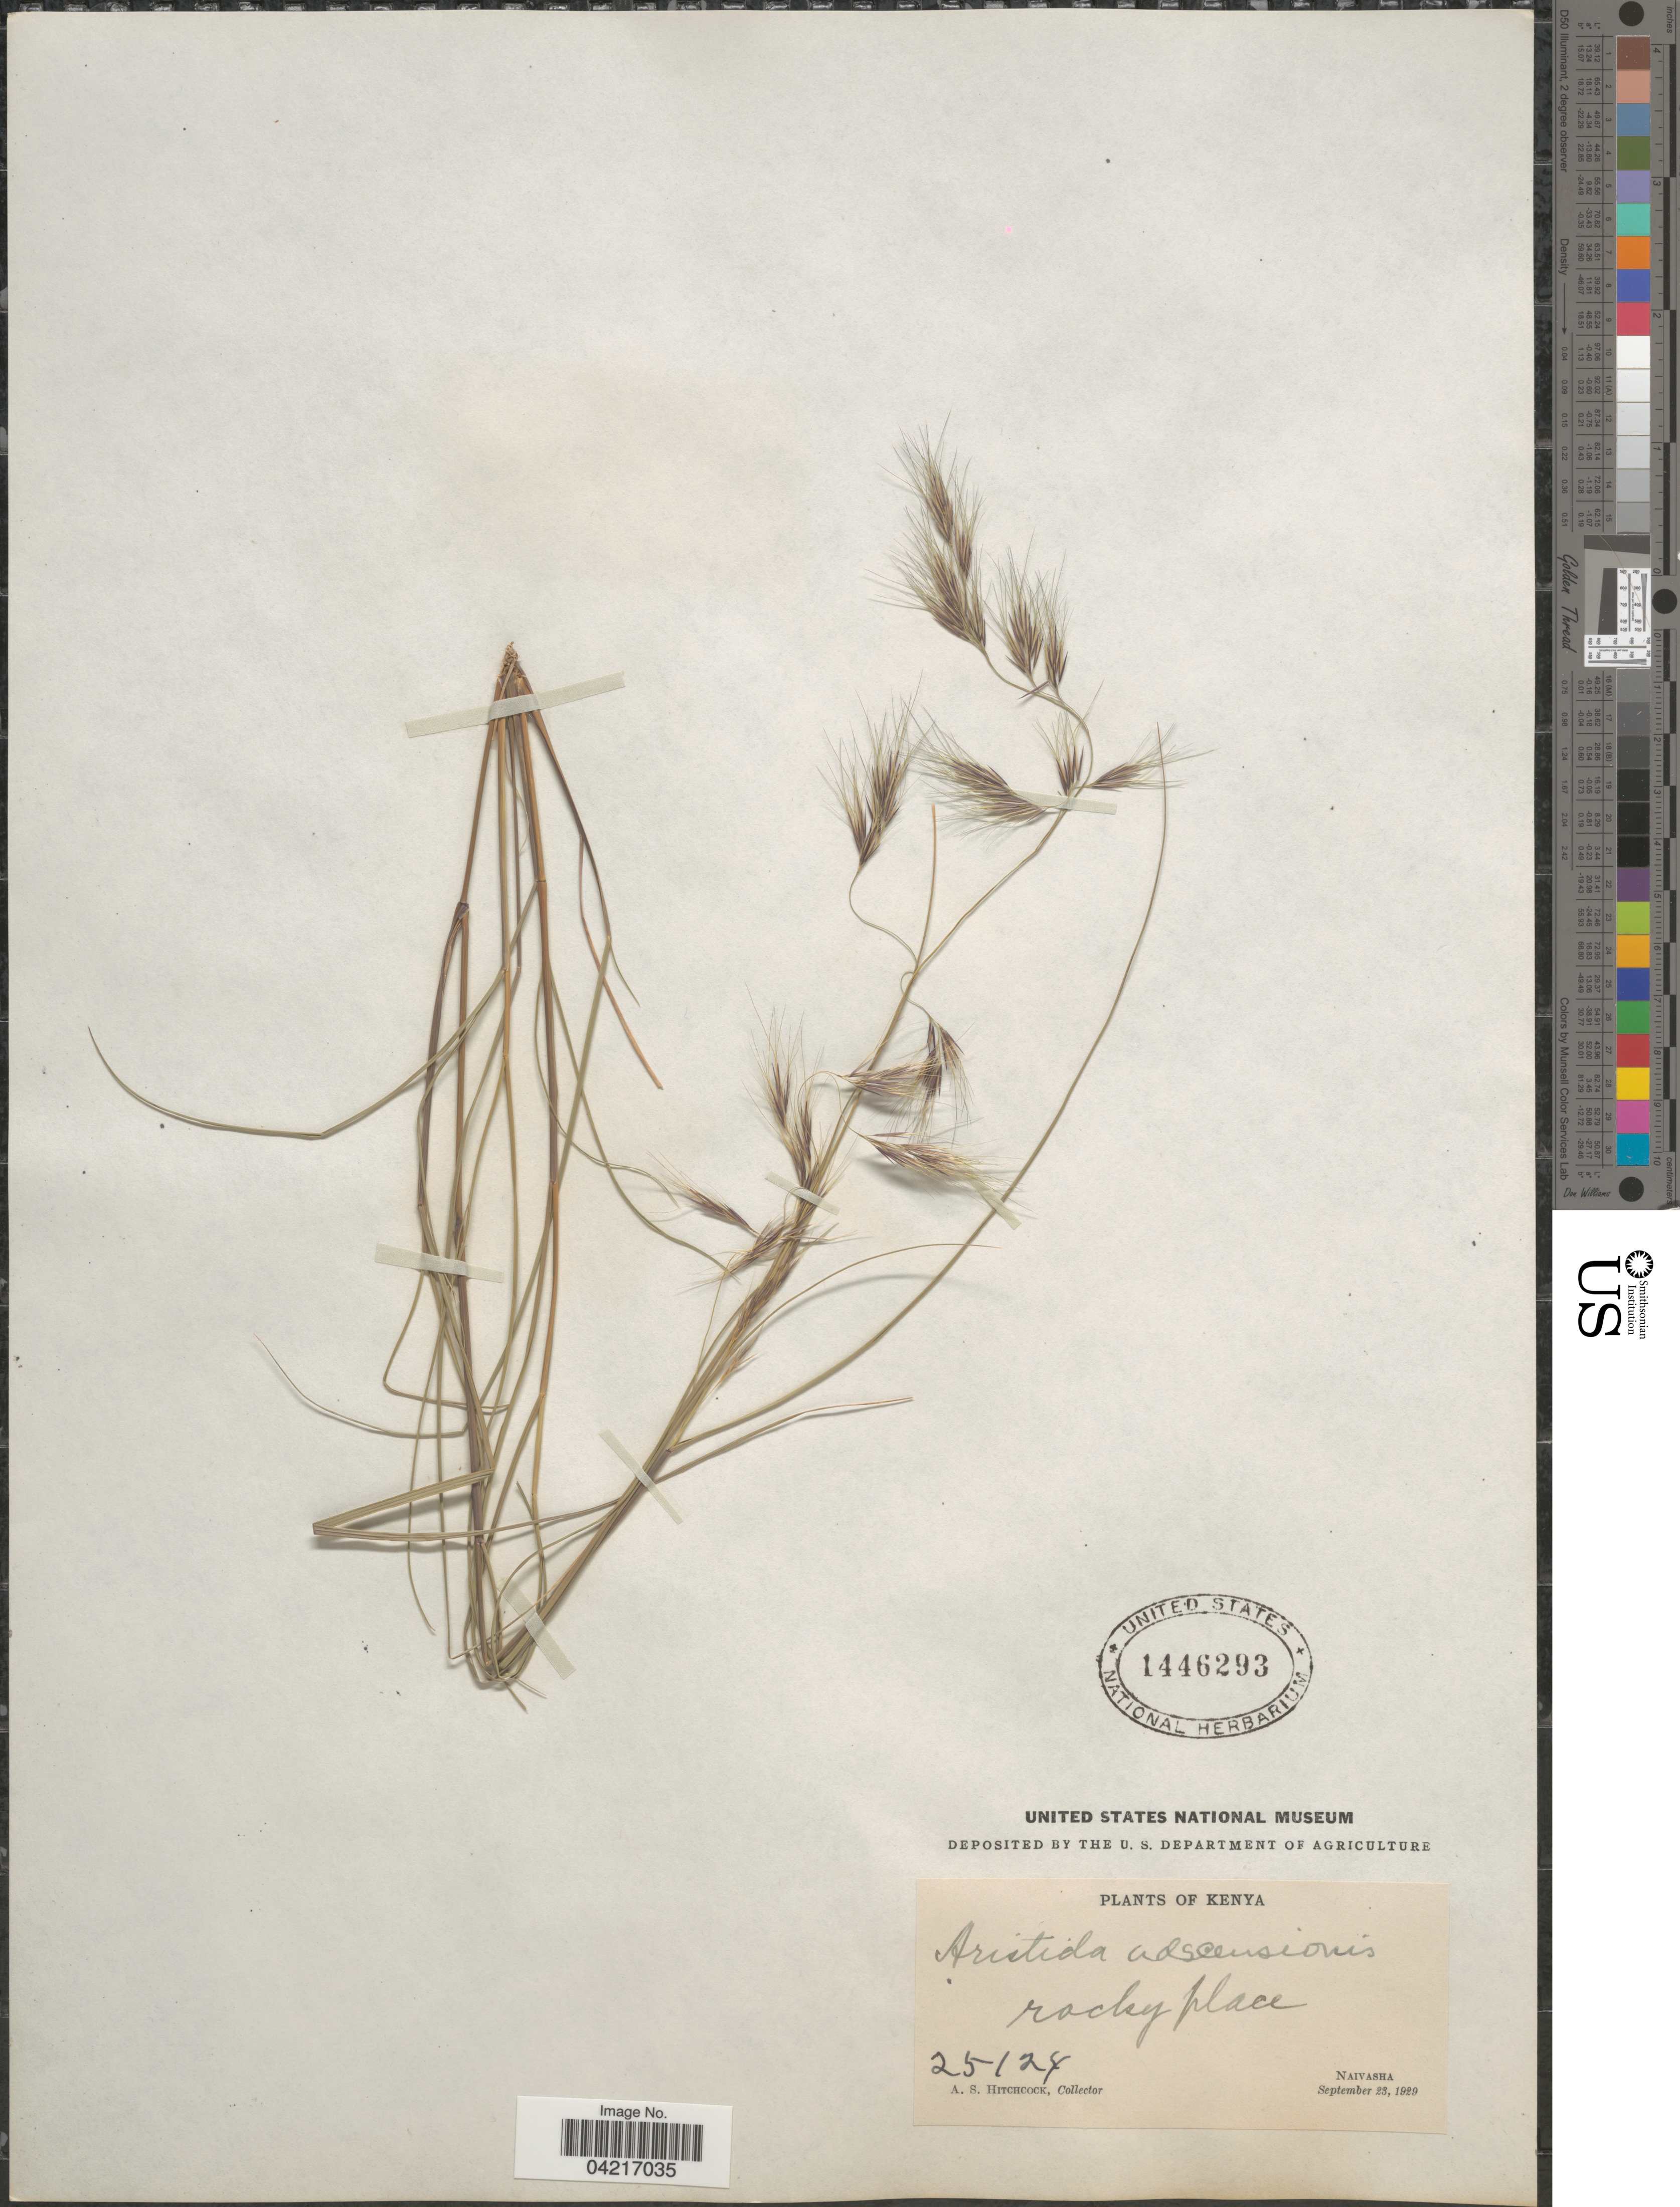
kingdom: Plantae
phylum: Tracheophyta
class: Liliopsida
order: Poales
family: Poaceae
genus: Aristida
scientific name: Aristida adscensionis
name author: L.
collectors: A. S. Hitchcock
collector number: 25124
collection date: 1929-09-23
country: Kenya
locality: Rocky place. Naivasha.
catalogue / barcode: US 1446293